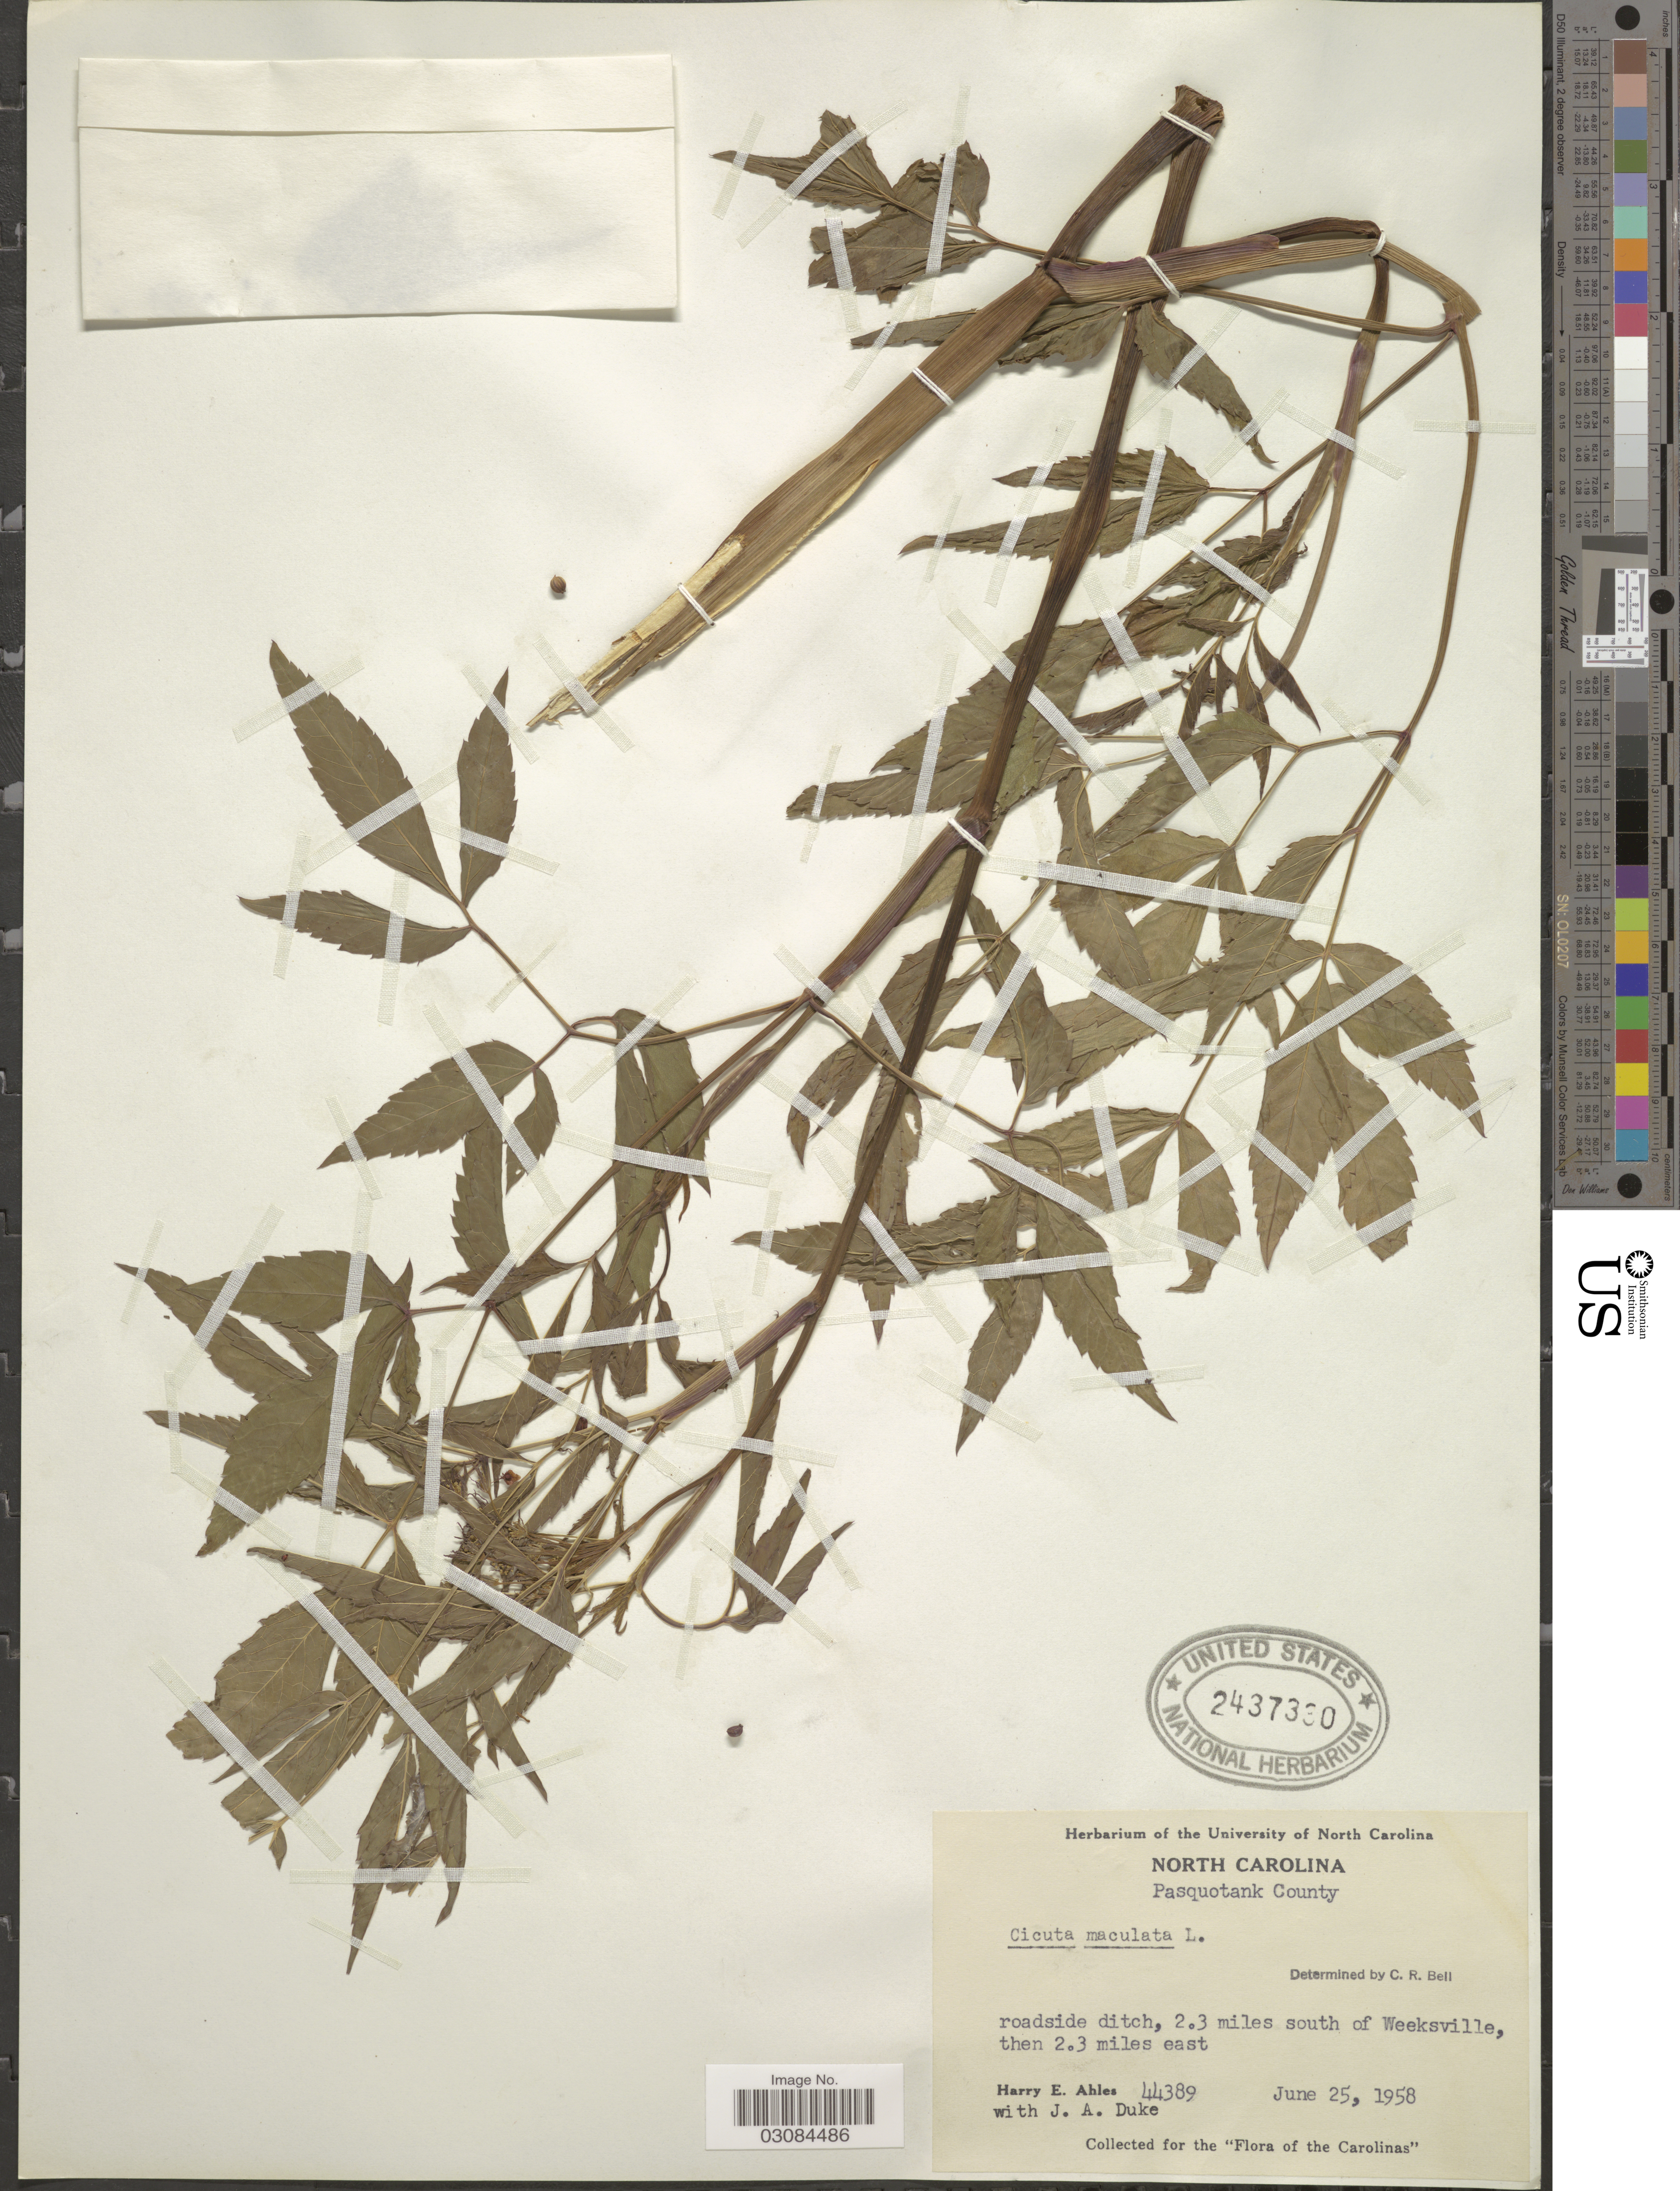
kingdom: Plantae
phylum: Tracheophyta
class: Magnoliopsida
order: Apiales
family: Apiaceae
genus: Cicuta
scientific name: Cicuta maculata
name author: L.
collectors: H. E. Ahles & J. A. Duke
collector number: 44389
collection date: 1958-06-25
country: United States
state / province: North Carolina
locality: Pasquotank County. Roadside ditch, 2.3 miles south of Weeksville, then 2.3 miles east.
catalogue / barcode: US 2437330